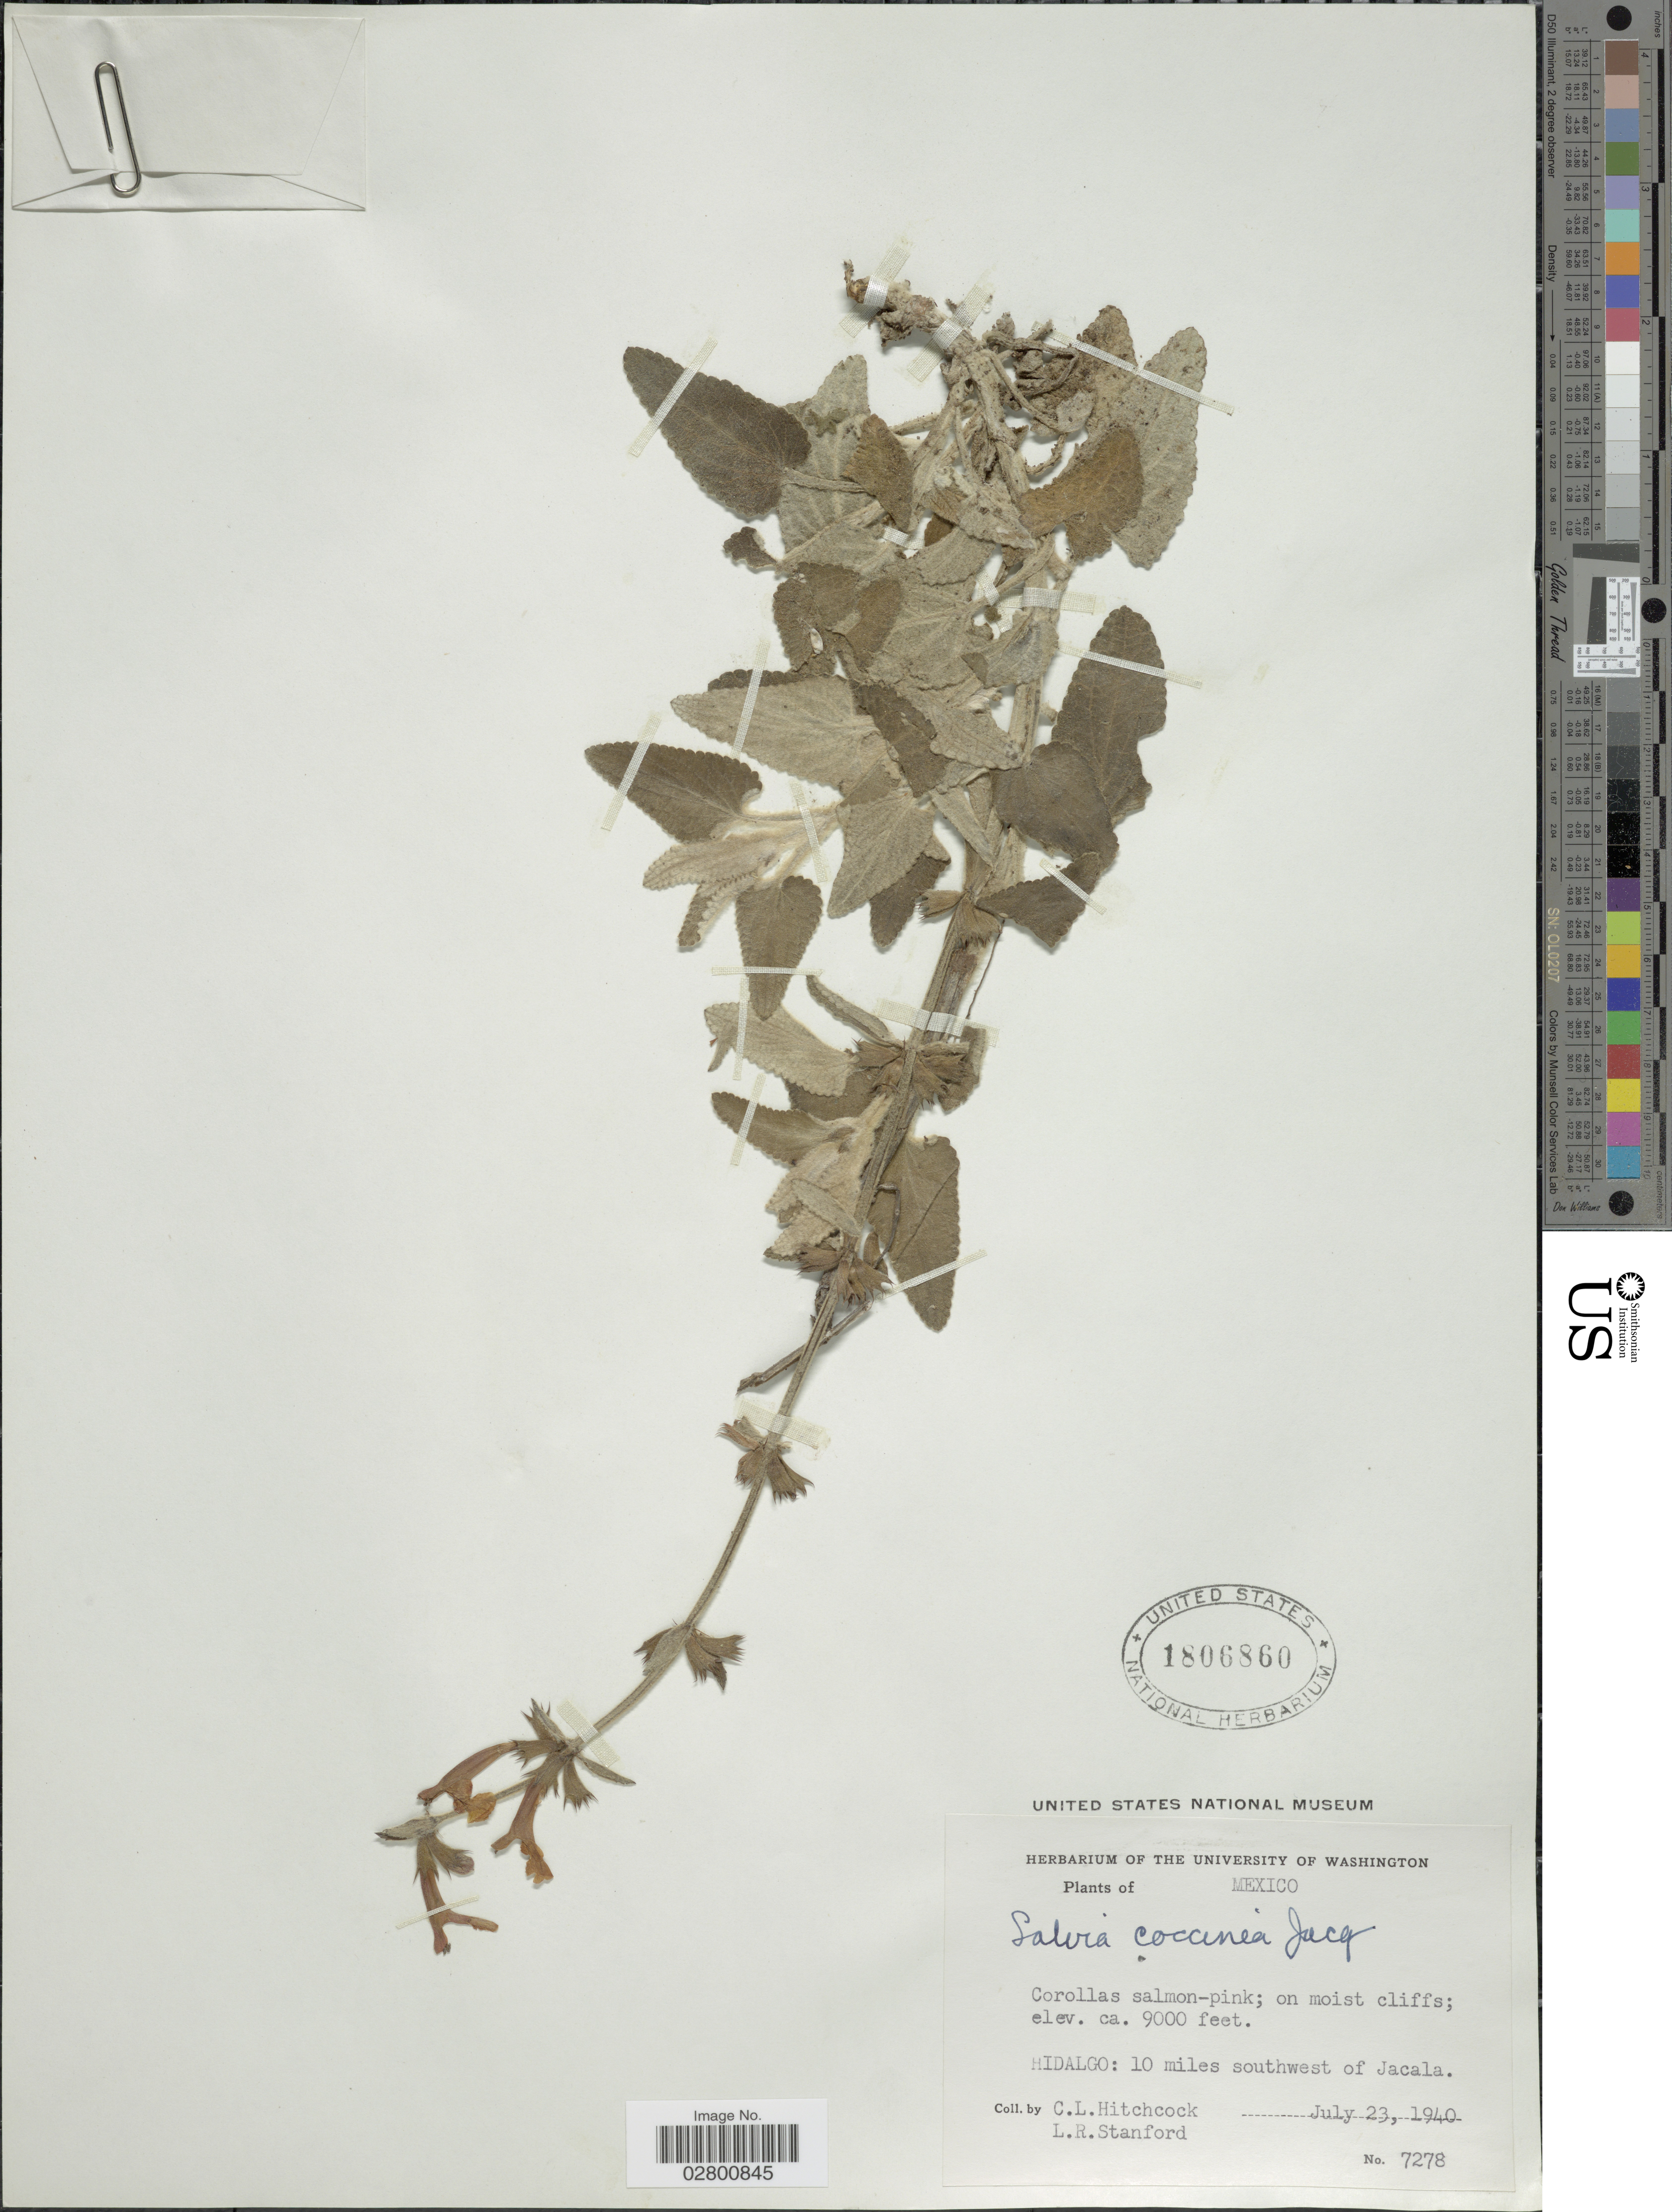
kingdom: Plantae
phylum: Tracheophyta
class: Magnoliopsida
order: Lamiales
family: Lamiaceae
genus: Salvia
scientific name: Salvia coccinea 'Naples Lavender'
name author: L. f. ex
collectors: C. L. Hitchcock & L. R. Stanford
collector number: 7278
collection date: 1940-07-23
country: Mexico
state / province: Hidalgo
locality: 10 miles southwest of Jacala.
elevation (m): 2743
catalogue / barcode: US 1806860